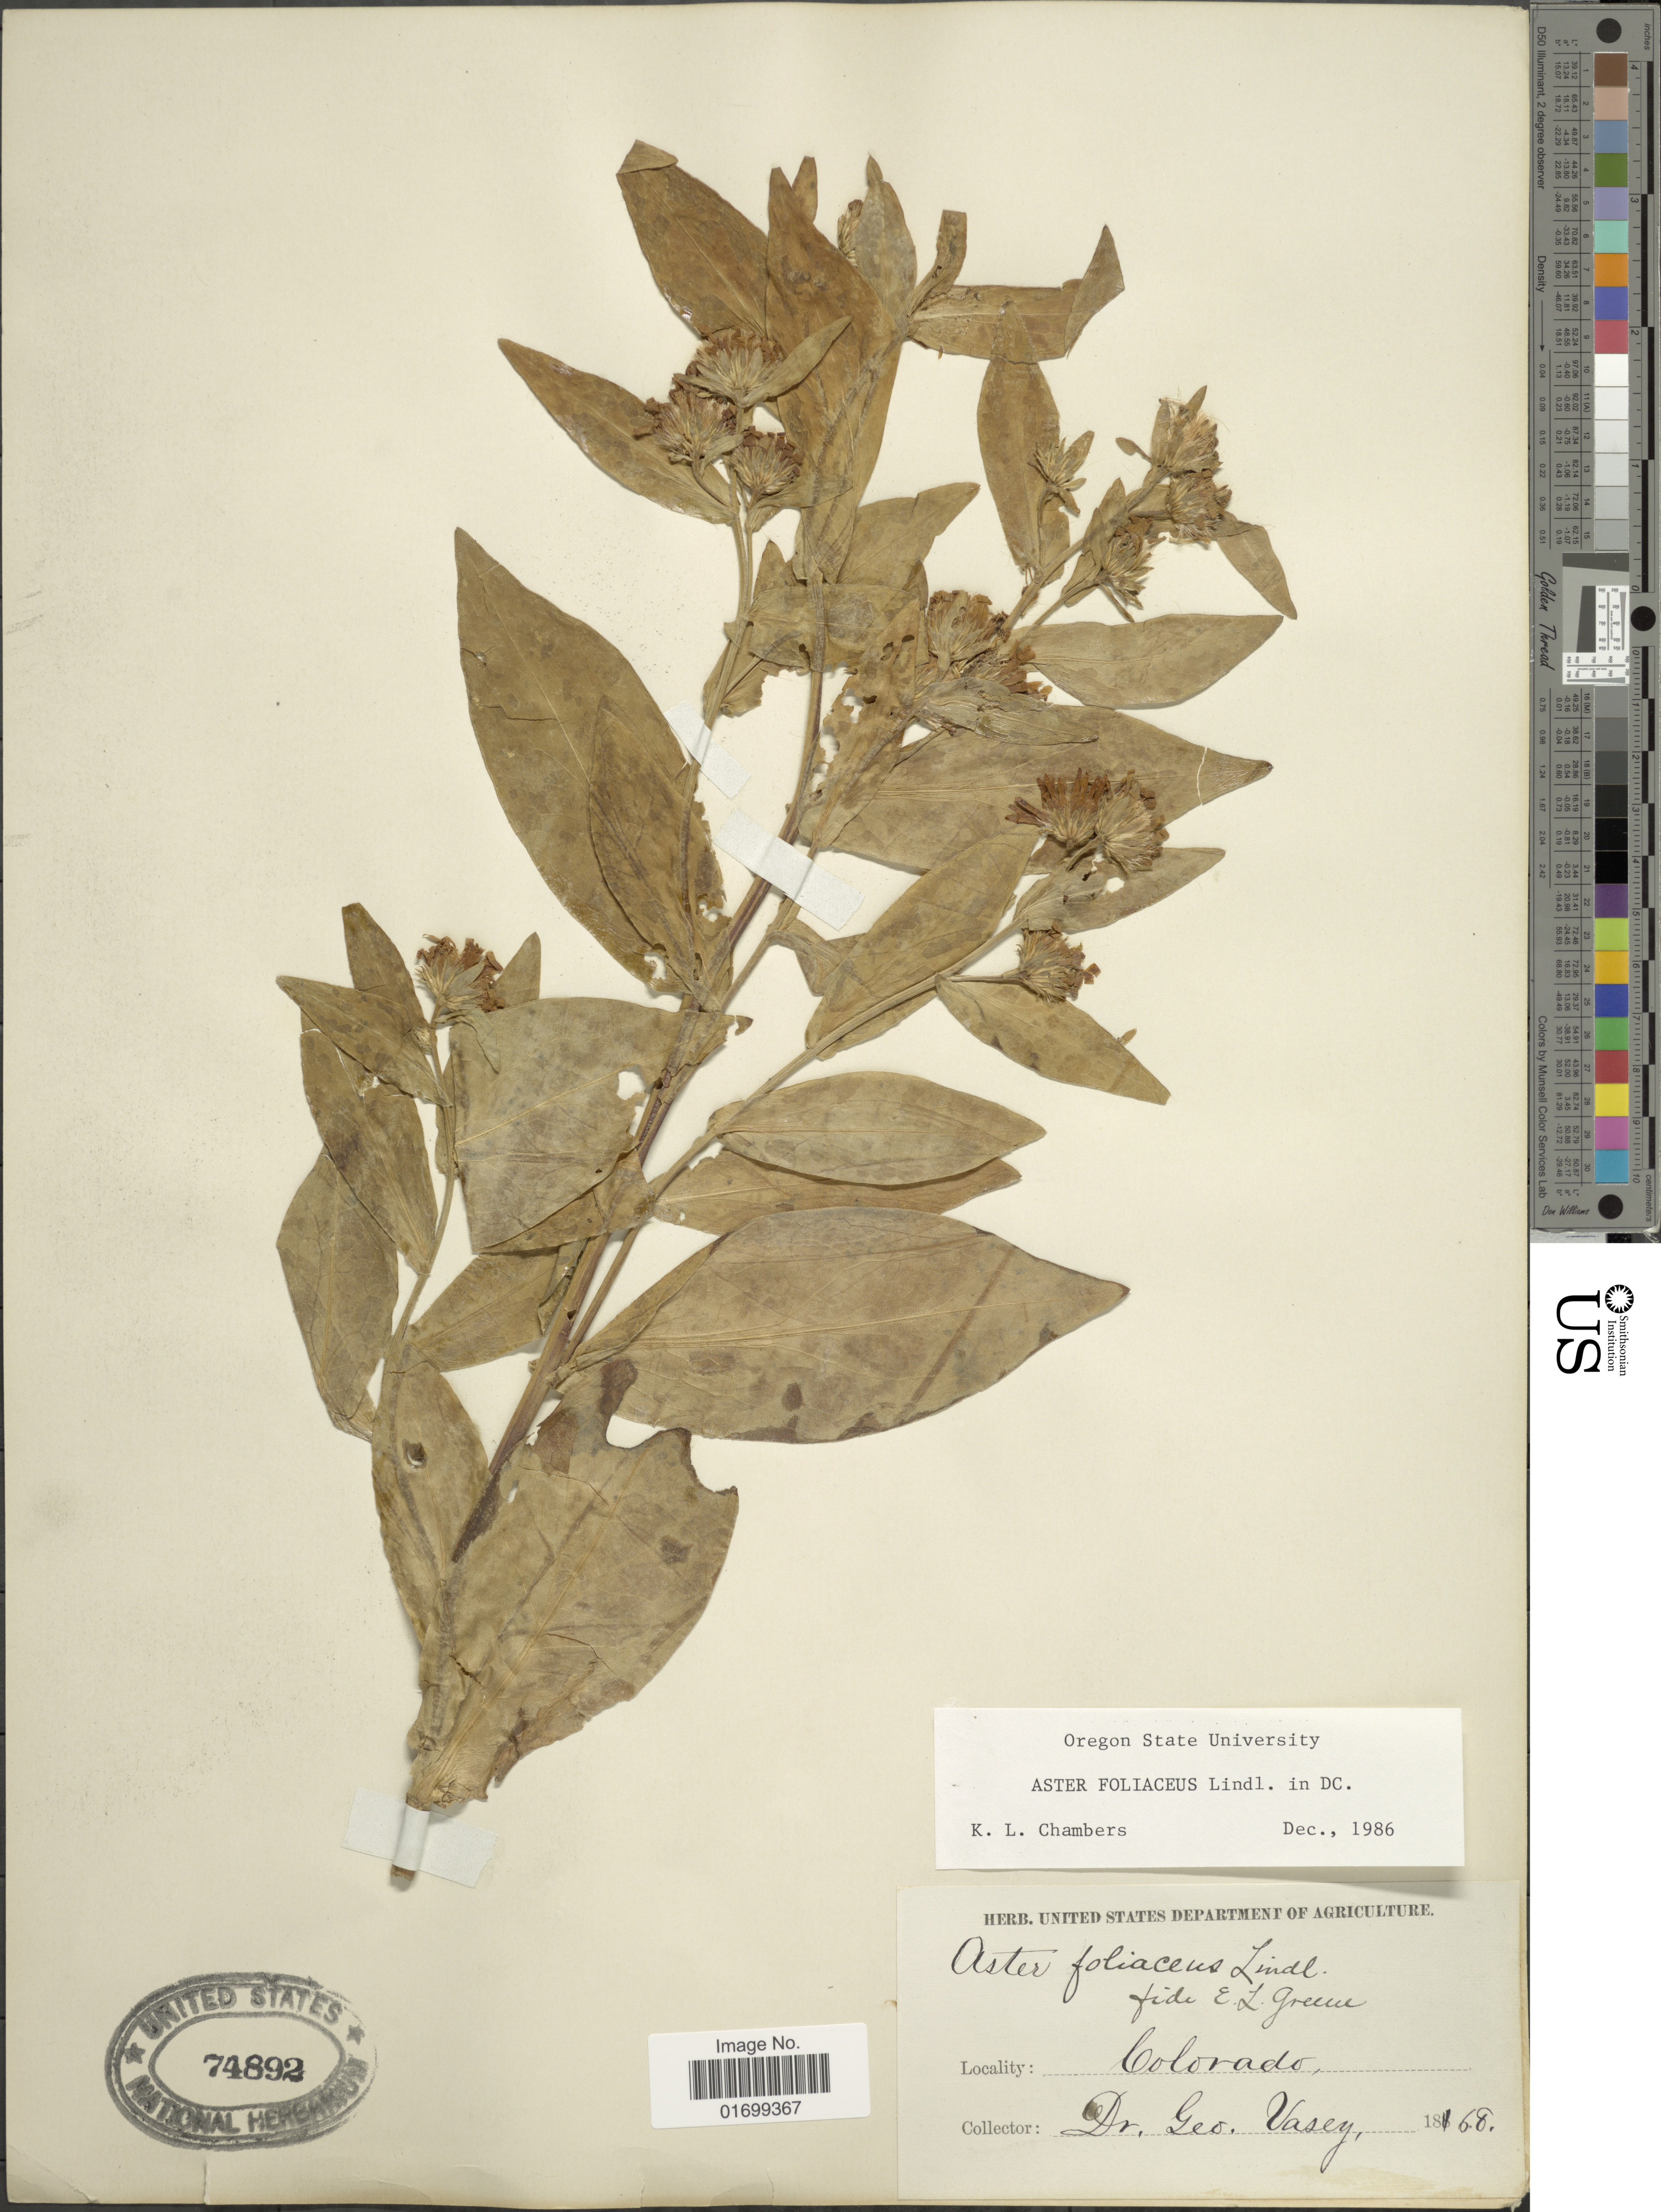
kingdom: Plantae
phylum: Tracheophyta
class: Magnoliopsida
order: Asterales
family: Asteraceae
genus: Symphyotrichum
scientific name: Symphyotrichum foliaceum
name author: (Lindl. ex DC.) G.L. Nesom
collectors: G. Vasey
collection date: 1868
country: United States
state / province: Colorado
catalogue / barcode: US 74892